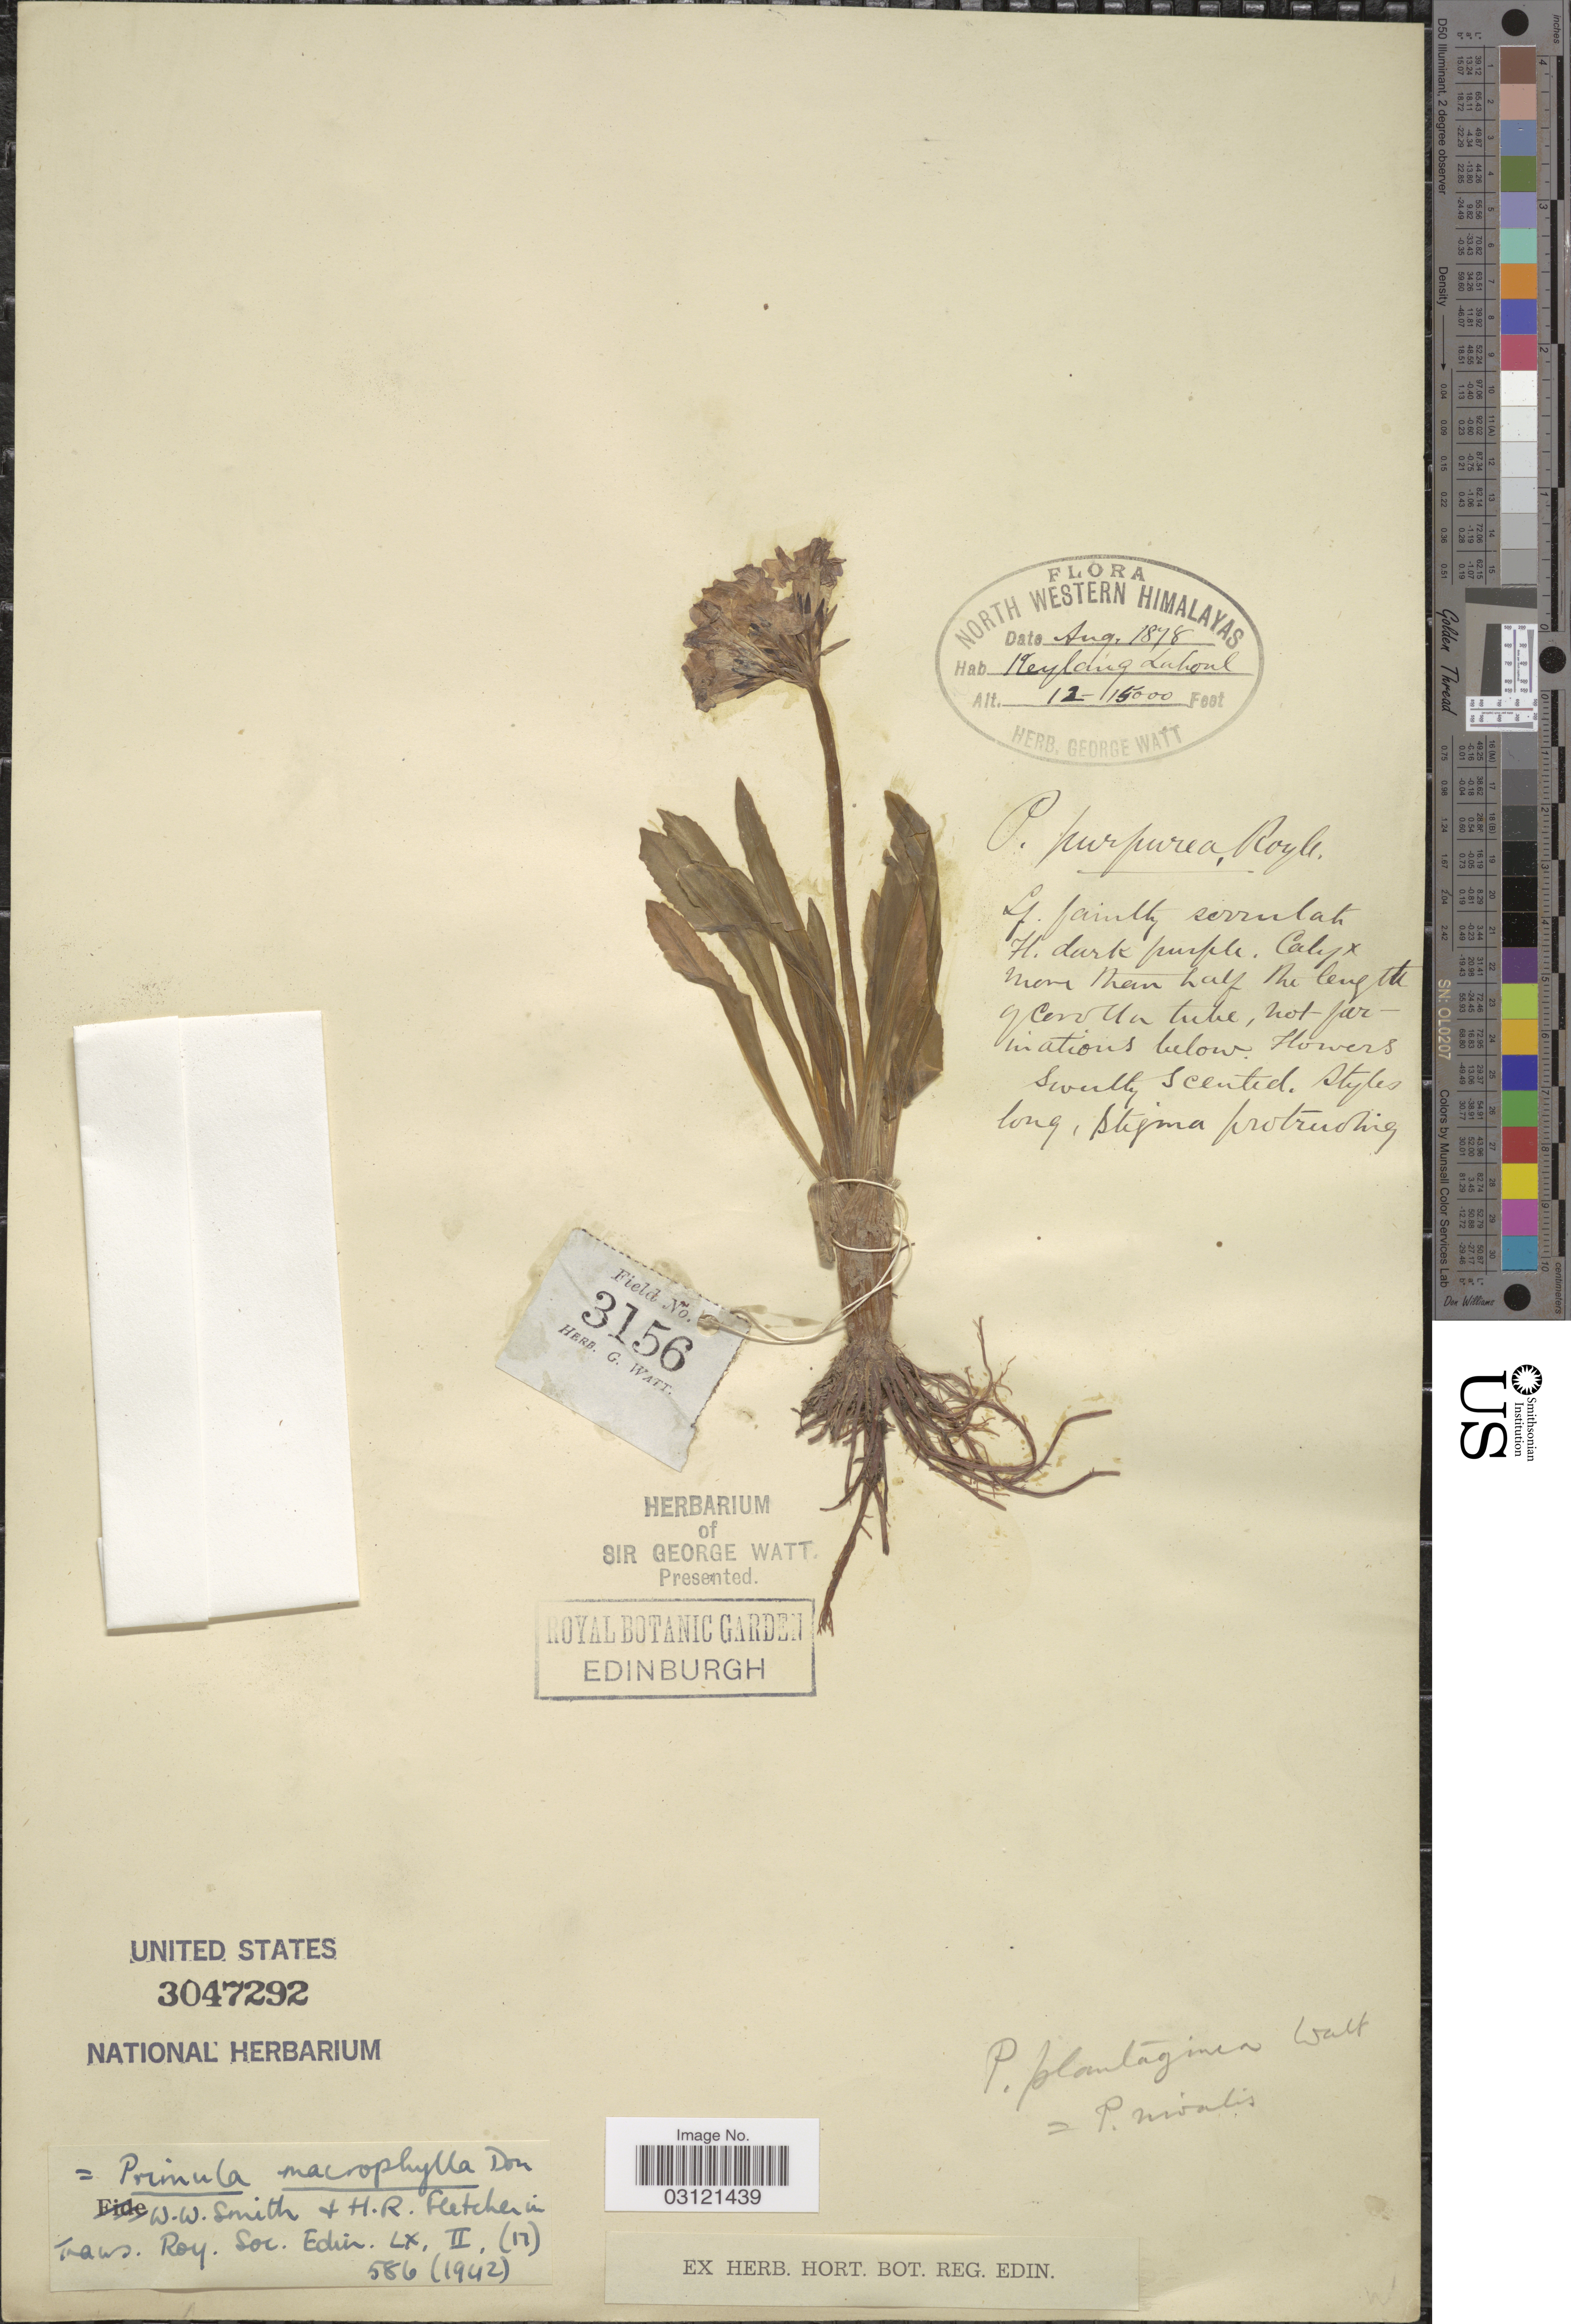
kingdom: Plantae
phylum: Tracheophyta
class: Magnoliopsida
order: Ericales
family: Primulaceae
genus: Primula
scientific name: Primula macrophylla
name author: D. Don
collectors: Ex herb. George Watt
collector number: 3156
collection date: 1878-08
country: India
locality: North Western Himalayas. Keylang Lahoul.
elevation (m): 3658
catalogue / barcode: US 3047292